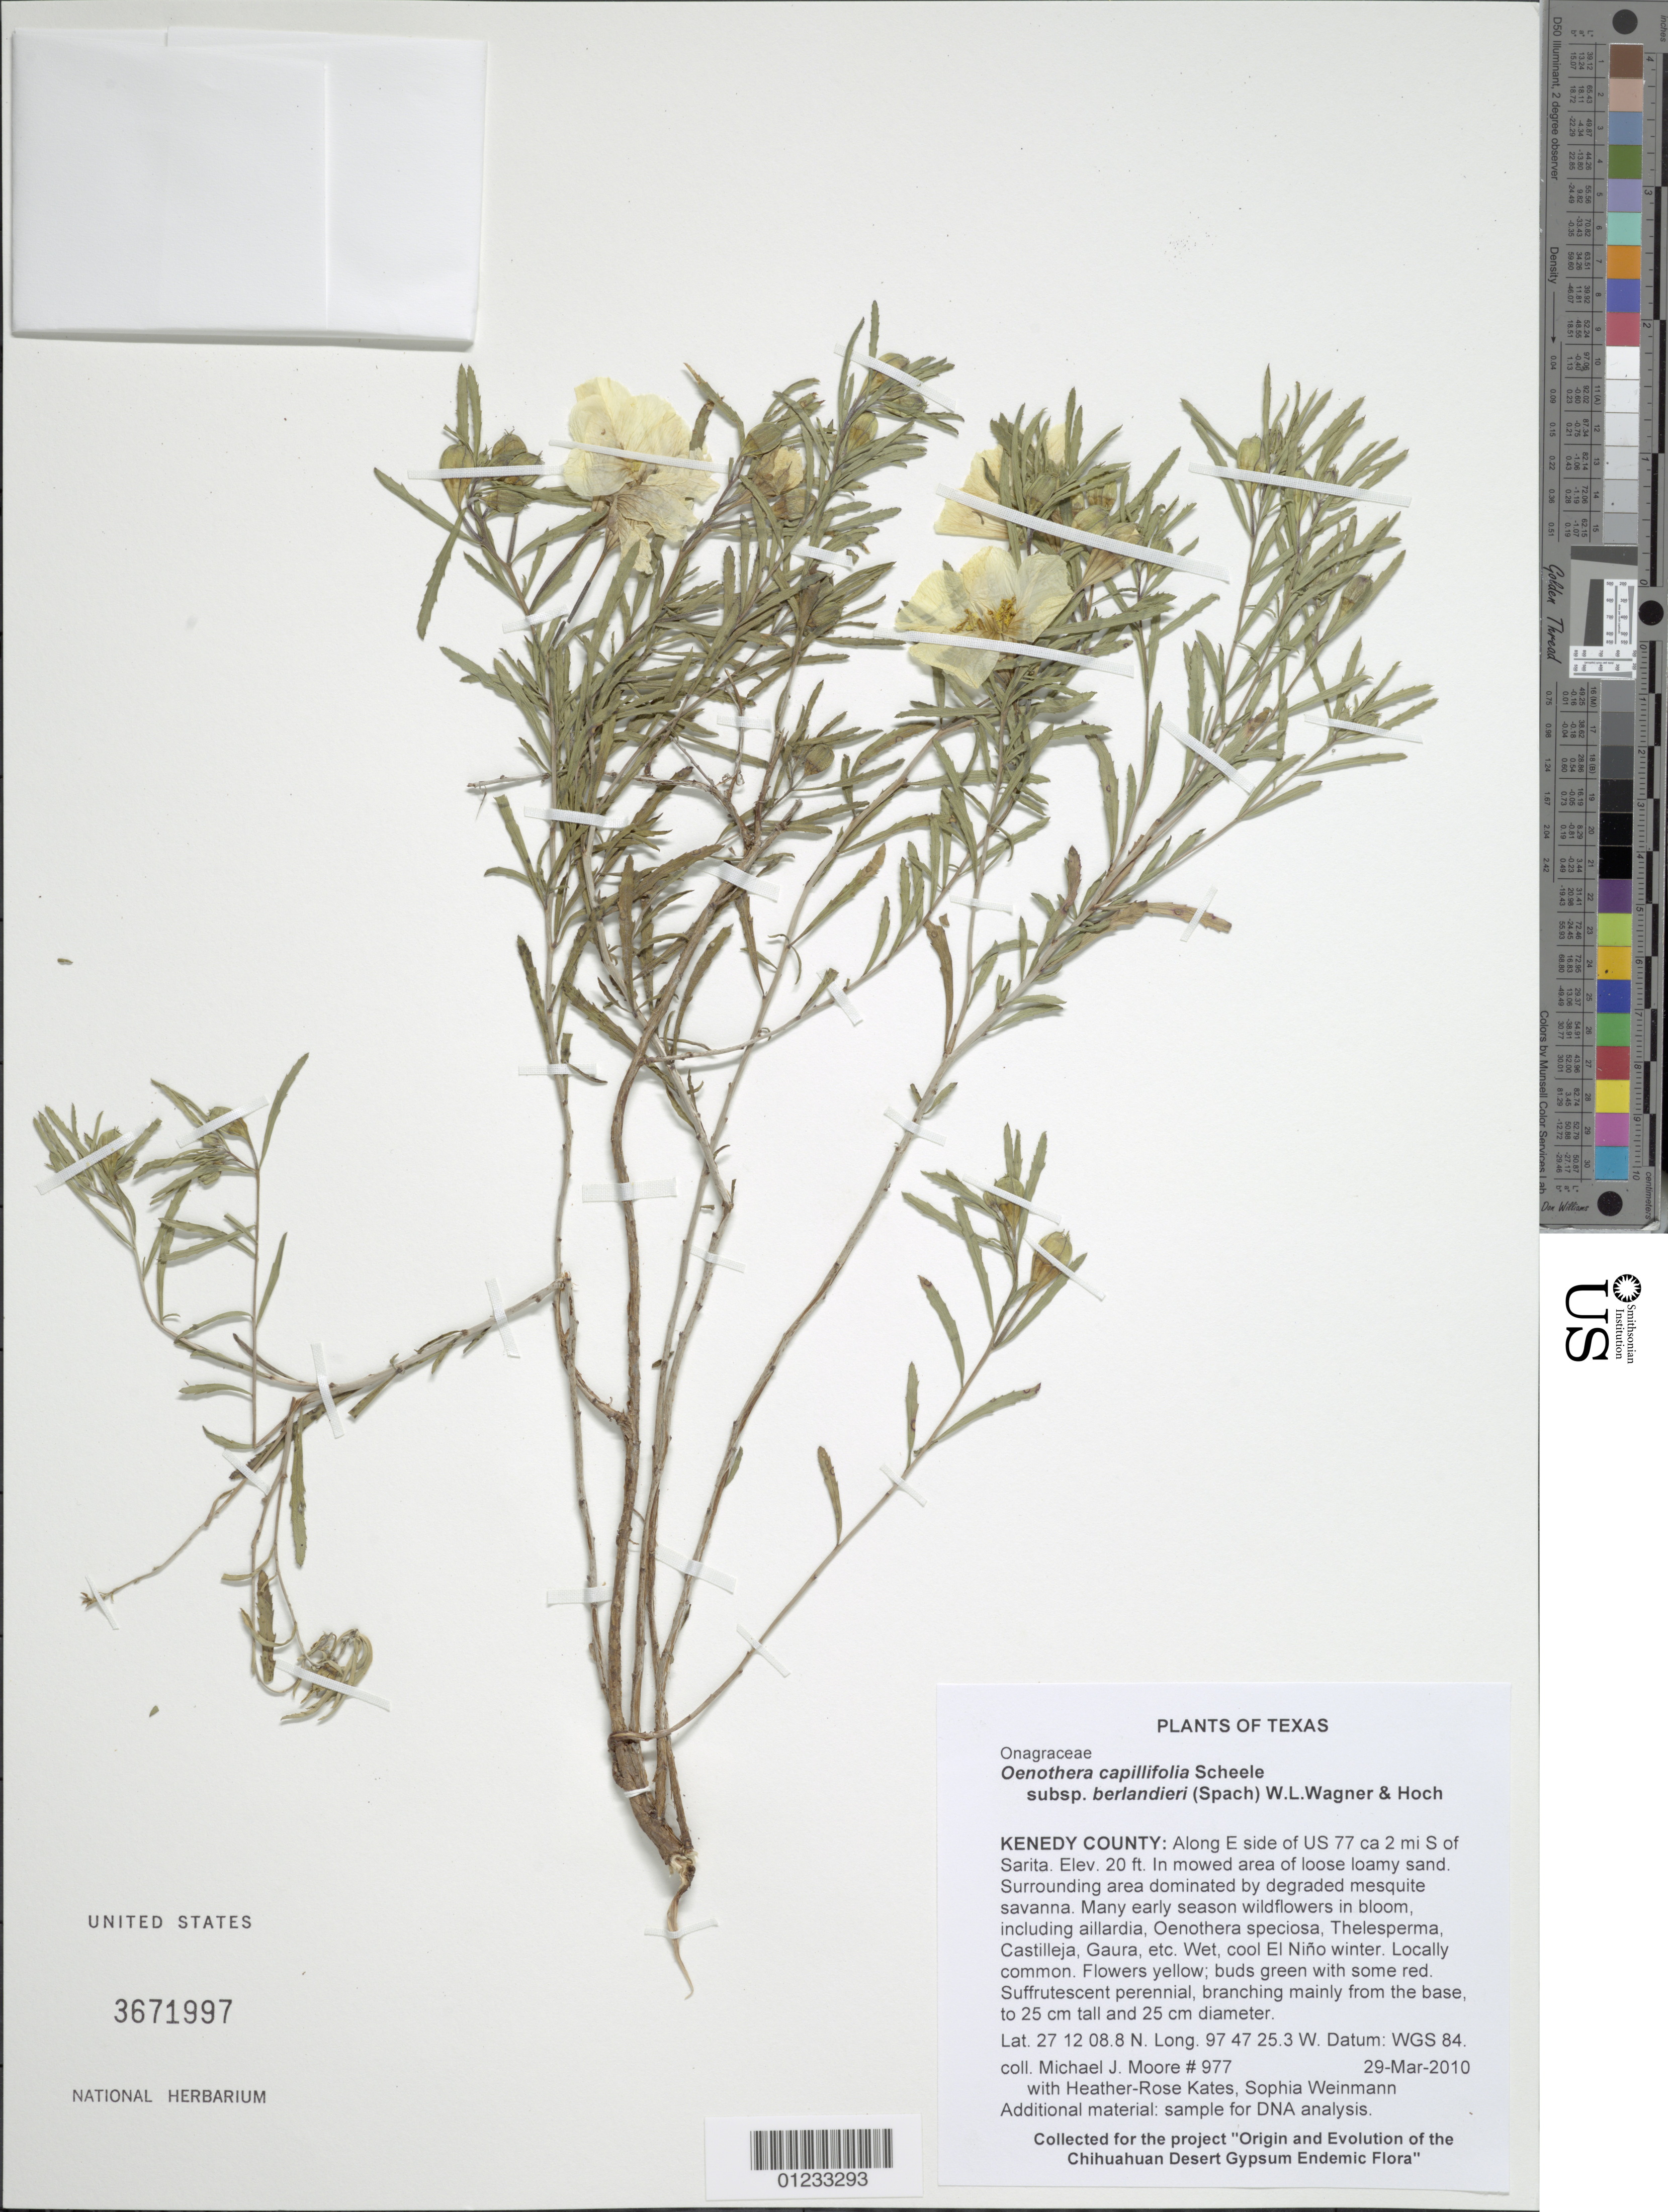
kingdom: Plantae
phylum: Tracheophyta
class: Magnoliopsida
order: Myrtales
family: Onagraceae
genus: Oenothera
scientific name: Oenothera capillifolia subsp. berlandieri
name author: (Spach) W.L. Wagner & Hoch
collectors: M. J. Moore, H.-R. Kates & S. Weinmann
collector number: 977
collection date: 2006-03-28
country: United States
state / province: Texas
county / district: Kenedy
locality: Along E side of US 77 ca 2 mi S of Sarita.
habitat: In mowed area of loose loamy sand. Surrounding area dominated by degraded mesquite savanna. Many early season wildflowers in bloom, including aillardia, Oenothera speciosa, Thelesperma, Castilleja, Gaura, etc. Wet, cool El Niño winter.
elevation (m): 6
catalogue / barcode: US 3671997